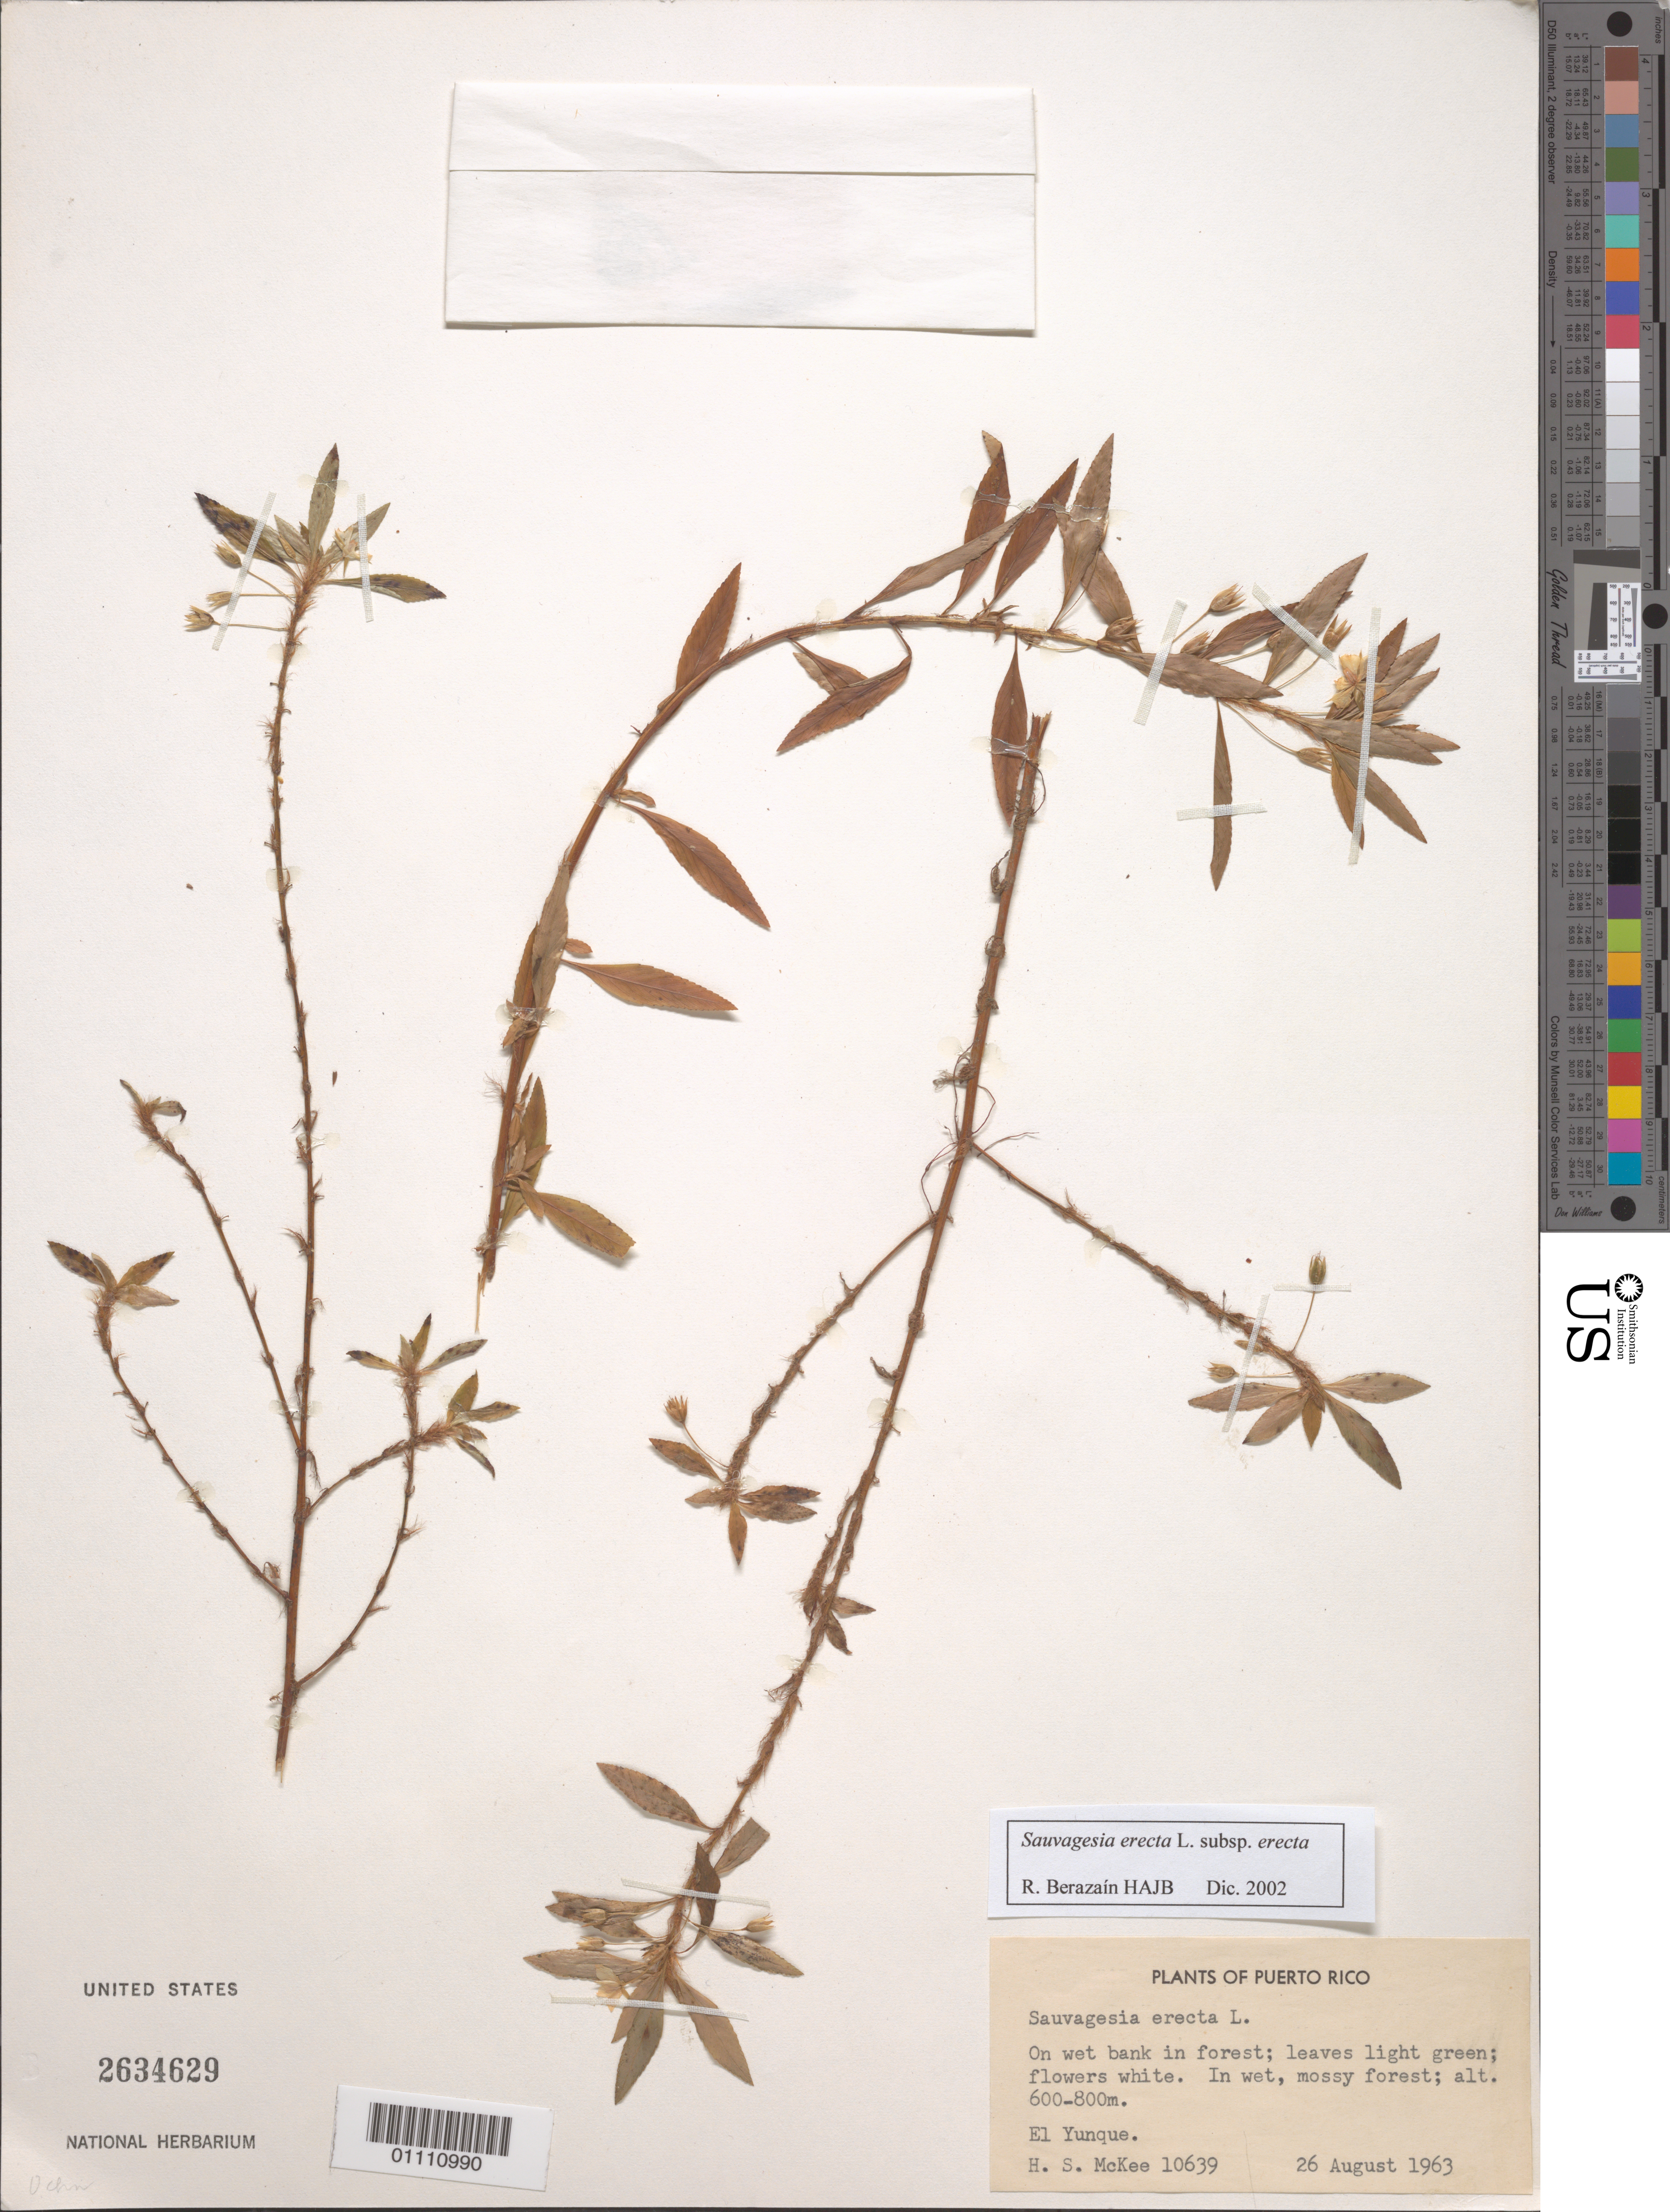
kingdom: Plantae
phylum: Tracheophyta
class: Magnoliopsida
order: Malpighiales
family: Ochnaceae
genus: Sauvagesia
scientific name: Sauvagesia erecta subsp. erecta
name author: L.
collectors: H. S. McKee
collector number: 10639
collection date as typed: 26 Aug 1963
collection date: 1963-08-26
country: Puerto Rico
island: Puerto Rico I.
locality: El Yunque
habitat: on a wet bank in a forest, in a wet, mossy forest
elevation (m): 600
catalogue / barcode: US 2634629